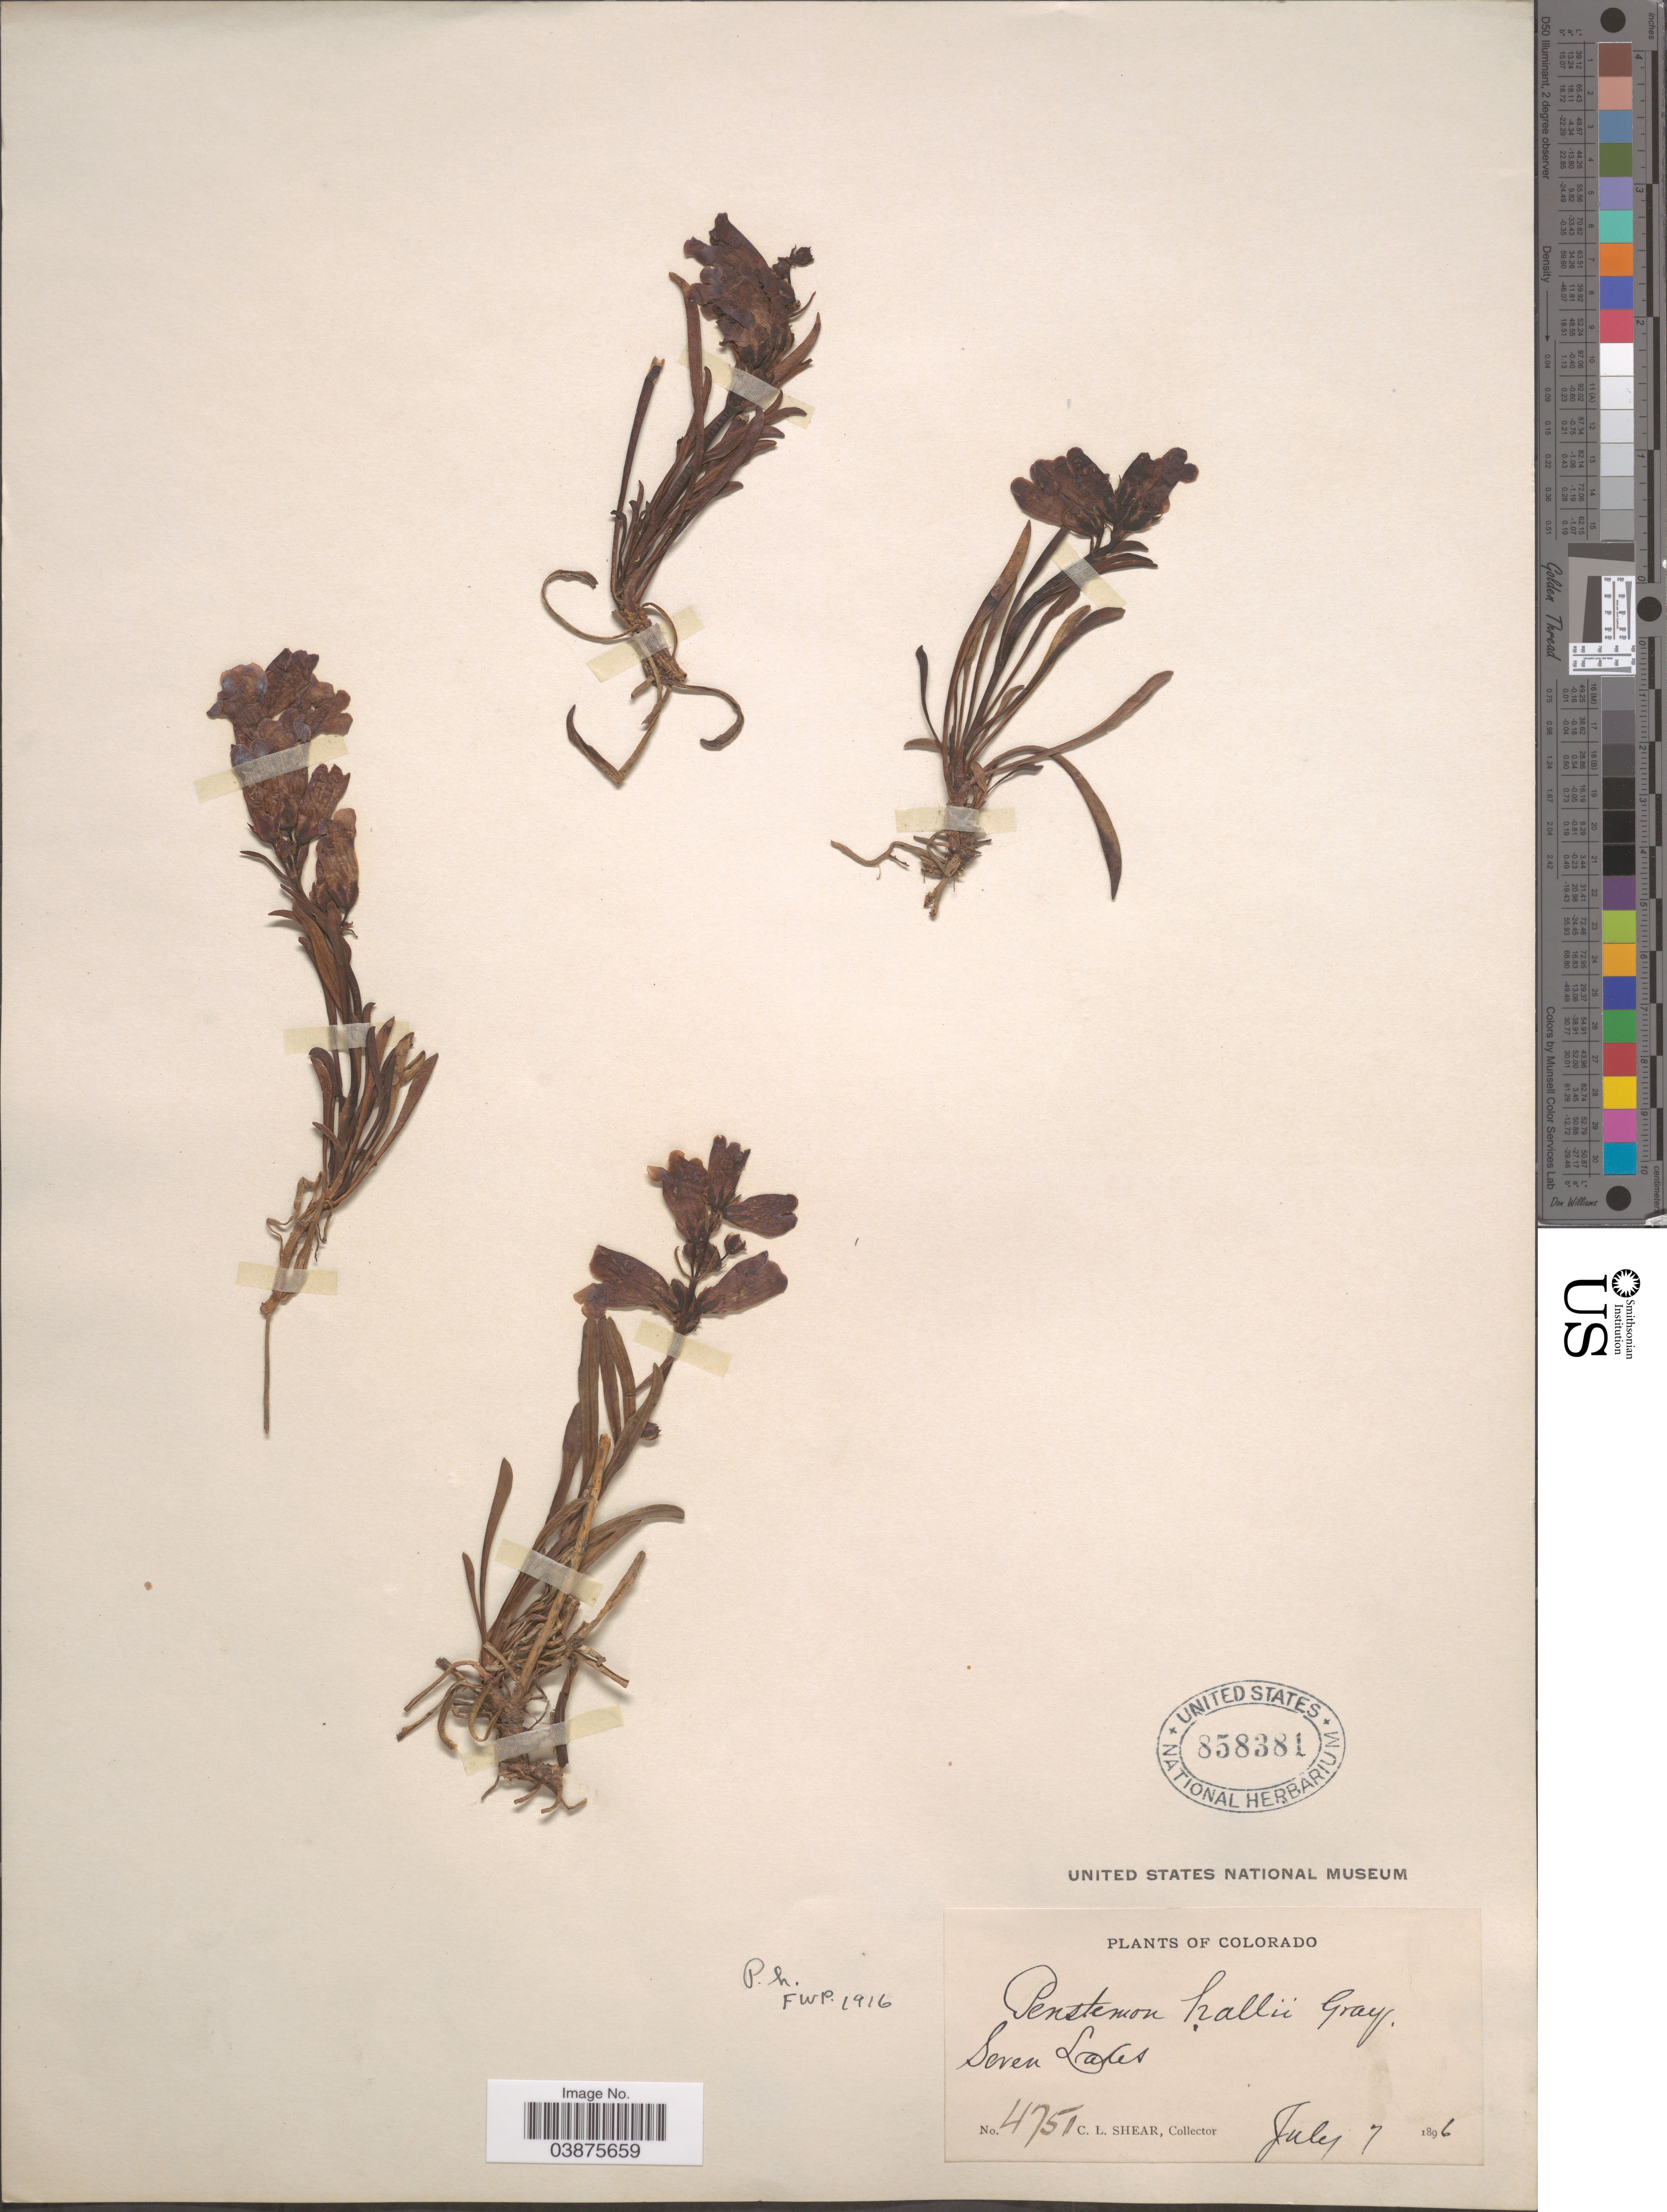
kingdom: Plantae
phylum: Tracheophyta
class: Magnoliopsida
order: Lamiales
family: Plantaginaceae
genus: Penstemon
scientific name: Penstemon hallii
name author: A. Gray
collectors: C. L. Shear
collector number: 4751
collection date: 1896-07-07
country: United States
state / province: Colorado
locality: Seven Lakes.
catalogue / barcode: US 858381